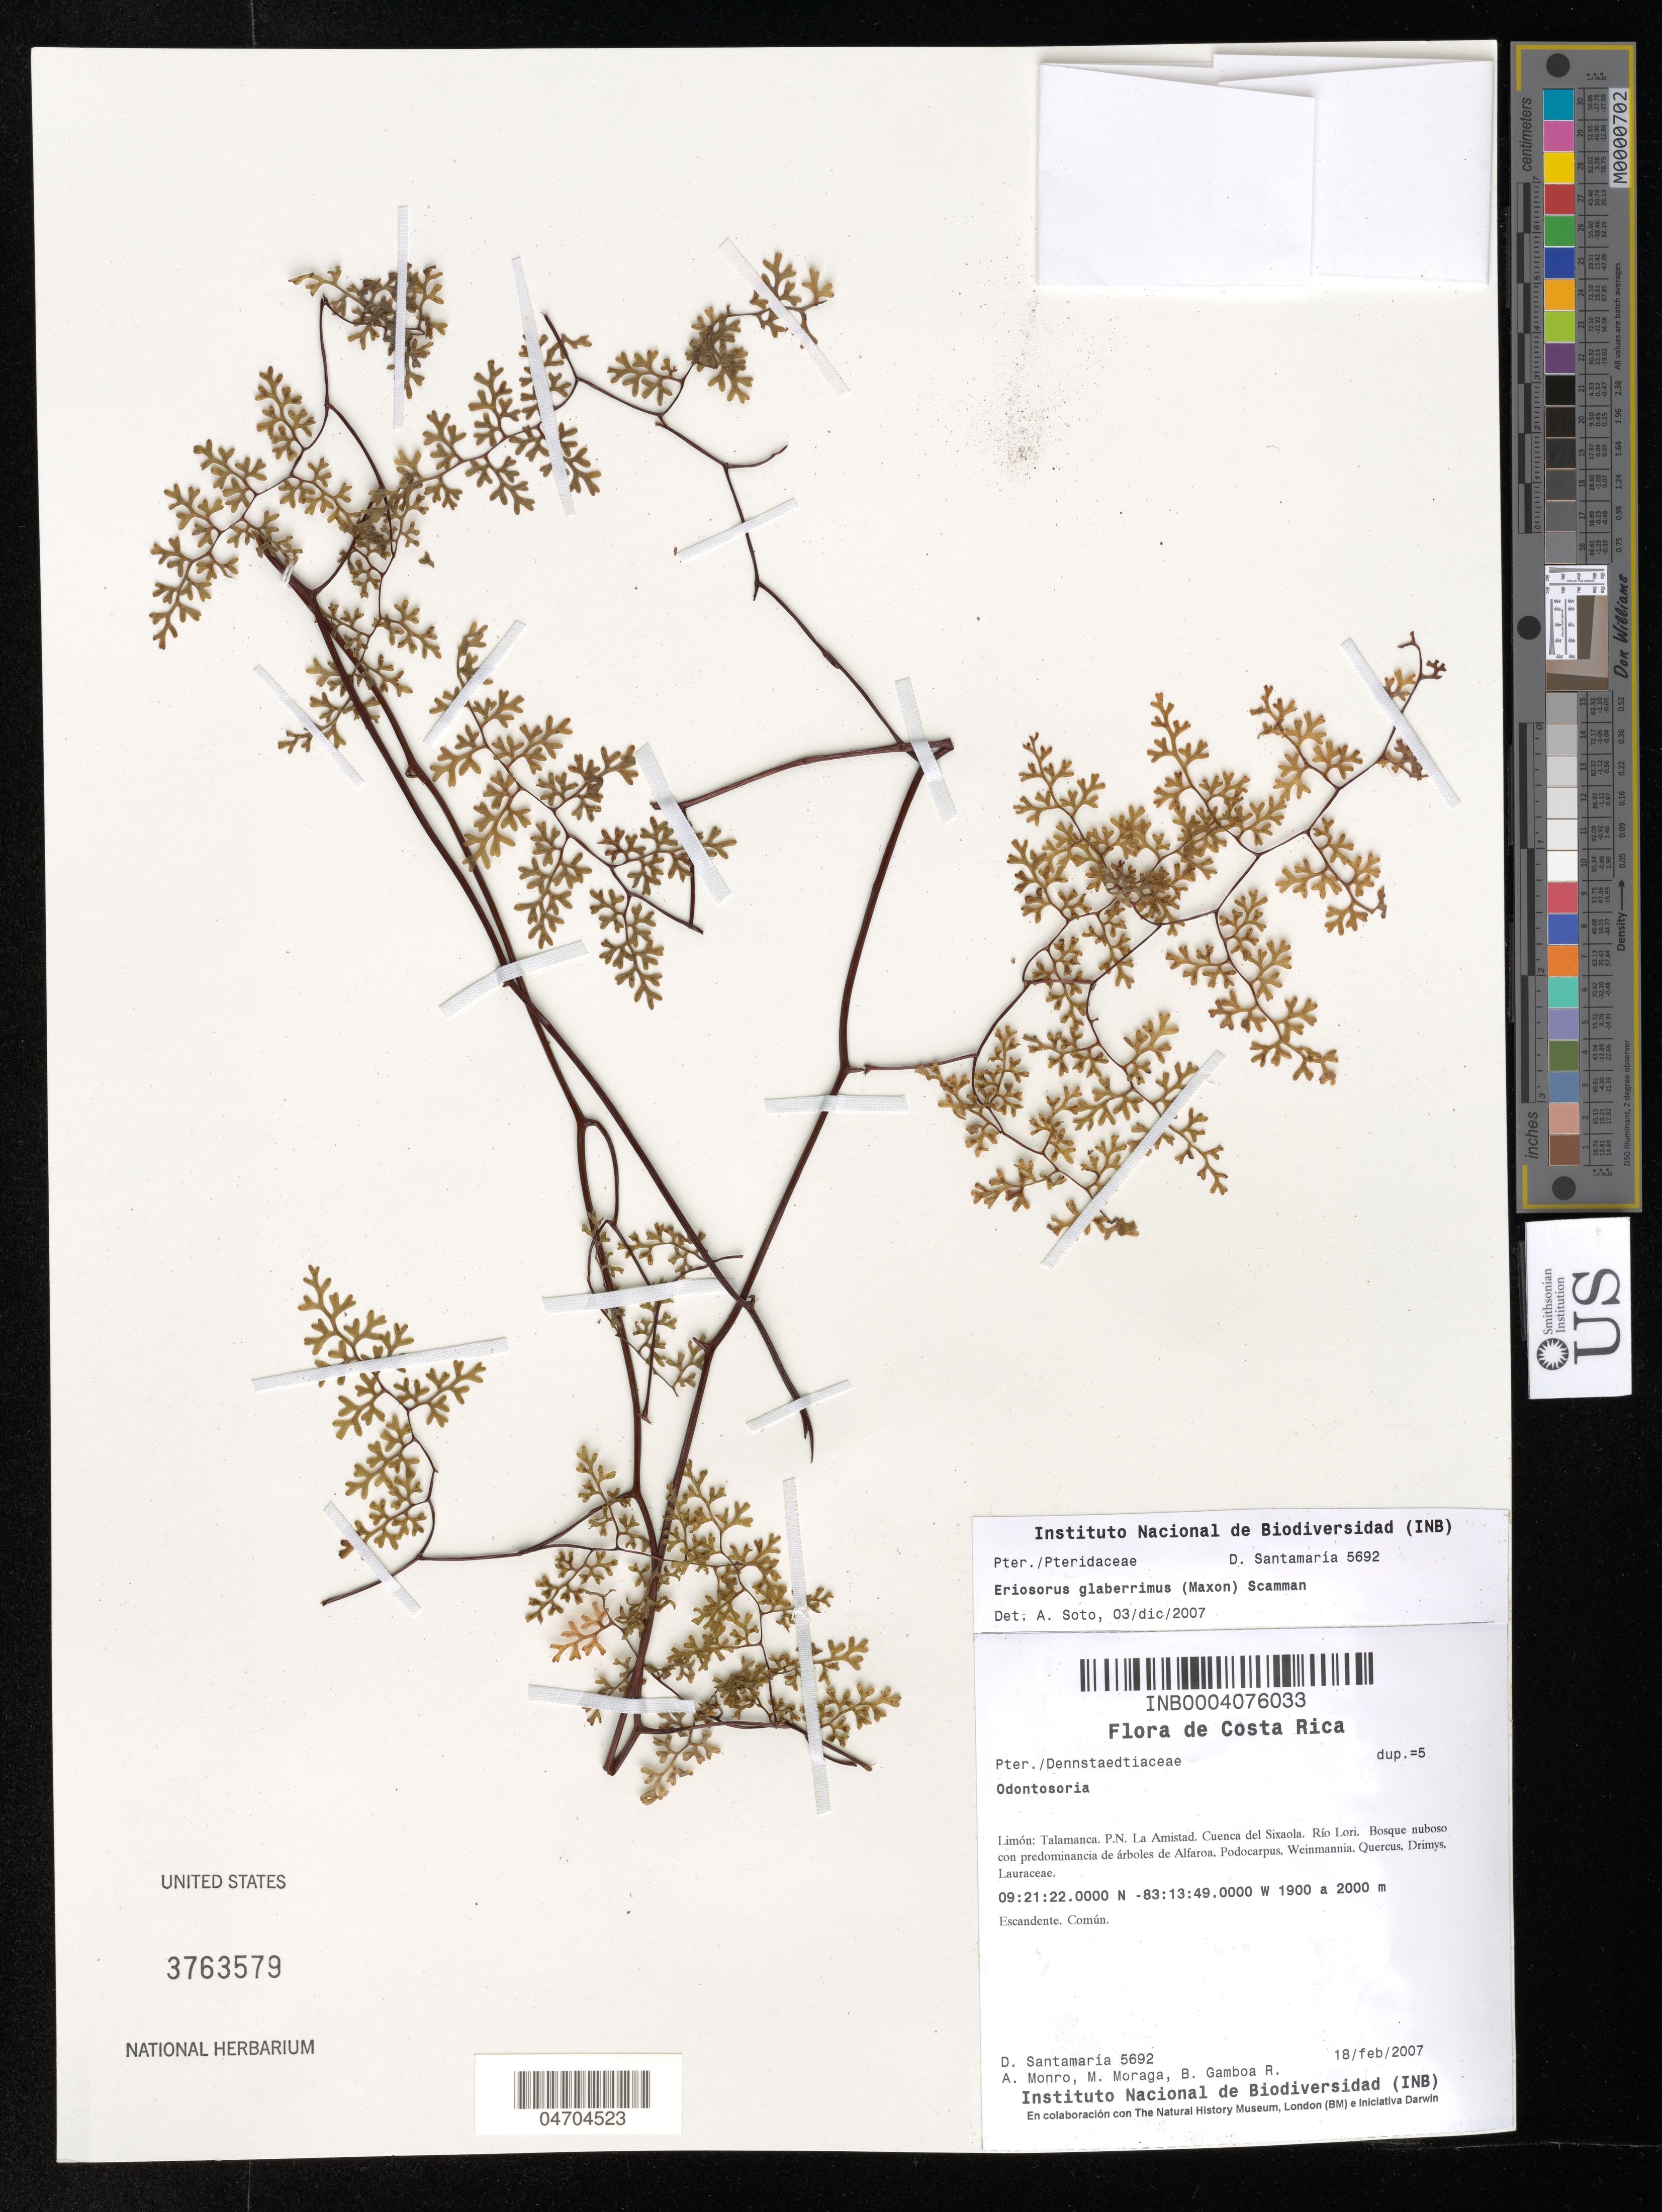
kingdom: Plantae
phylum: Tracheophyta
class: Polypodiopsida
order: Polypodiales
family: Pteridaceae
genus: Eriosorus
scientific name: Eriosorus glaberrimus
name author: (Maxon) Scamman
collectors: D. Santamaria, A. Monro, M. Moraga & B. Gamboa R.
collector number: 5692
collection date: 2007-02-18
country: Costa Rica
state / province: Limón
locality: Talamanca. P. N. La Amistad. Cuenca del Sixaola. Río Lori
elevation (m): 1900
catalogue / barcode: US 3763579